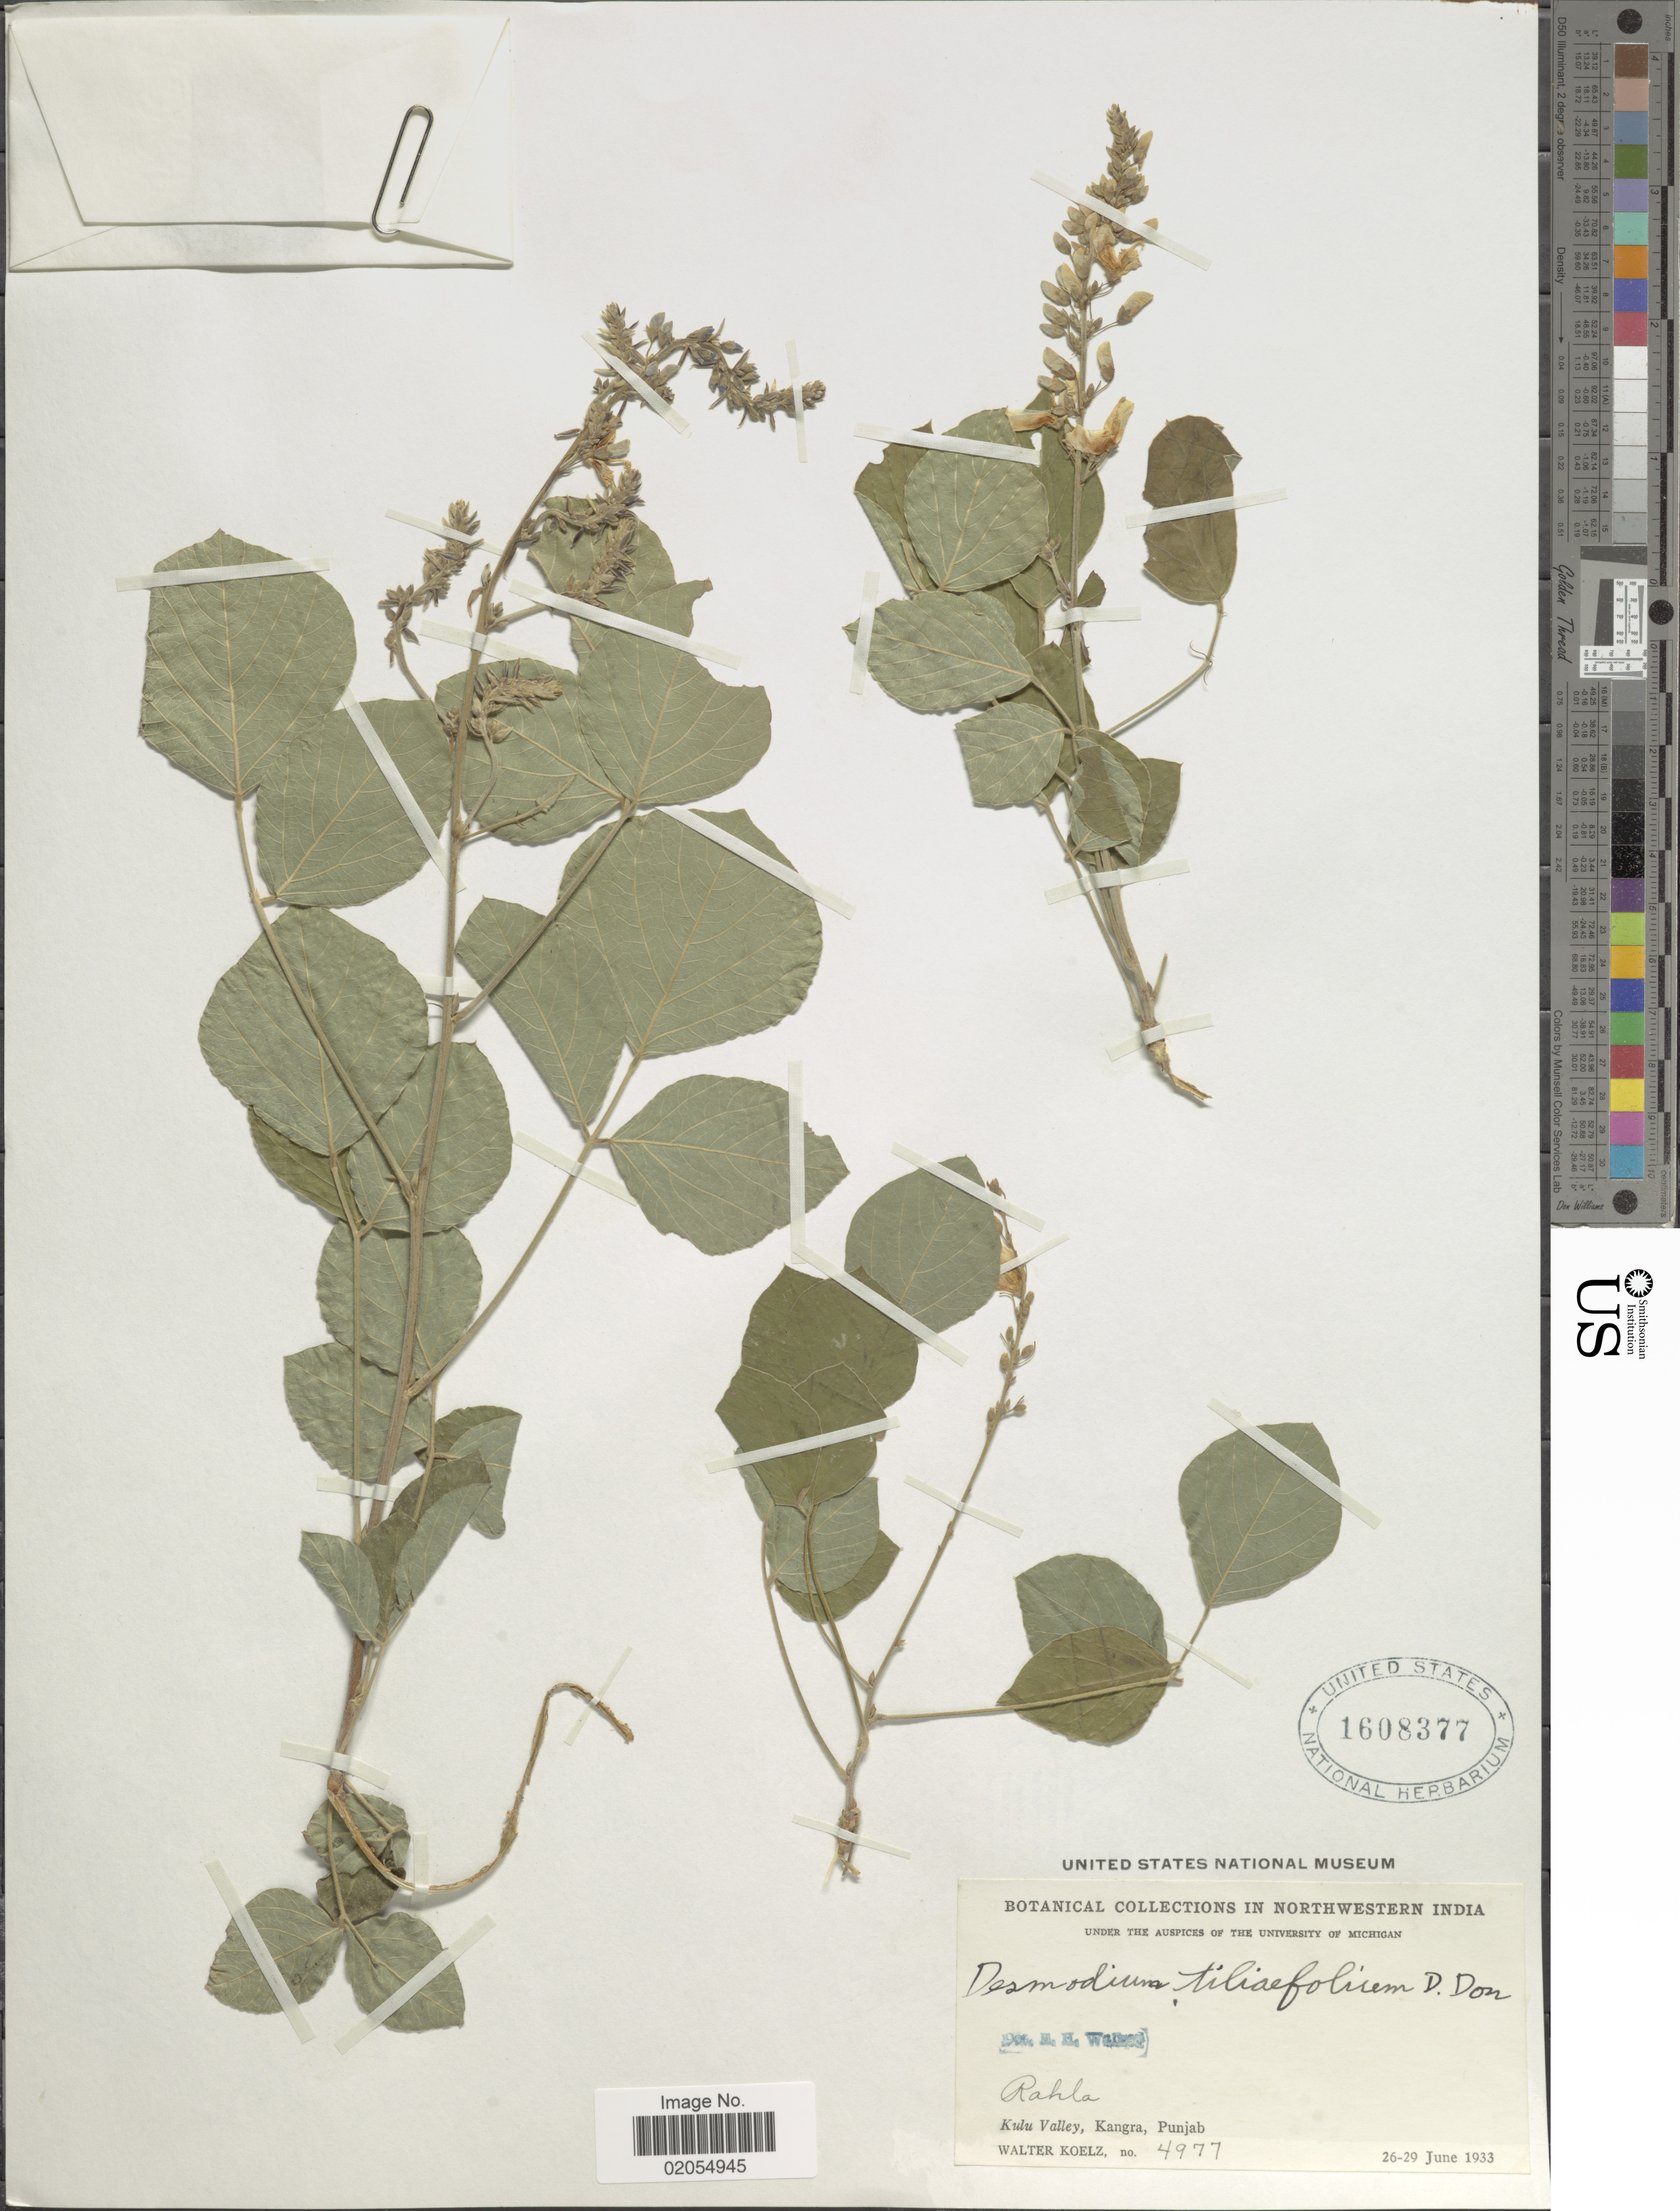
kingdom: Plantae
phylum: Tracheophyta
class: Magnoliopsida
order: Fabales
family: Fabaceae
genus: Sunhangia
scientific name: Sunhangia elegans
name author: (DC.) H. Ohashi & K. Ohashi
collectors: W. N. Koelz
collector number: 4977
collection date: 1933-06-26/1933-06-29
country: India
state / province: Punjab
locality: Northwestern India, Rahla, Kulu Valley, Kangra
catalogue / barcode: US 1608377